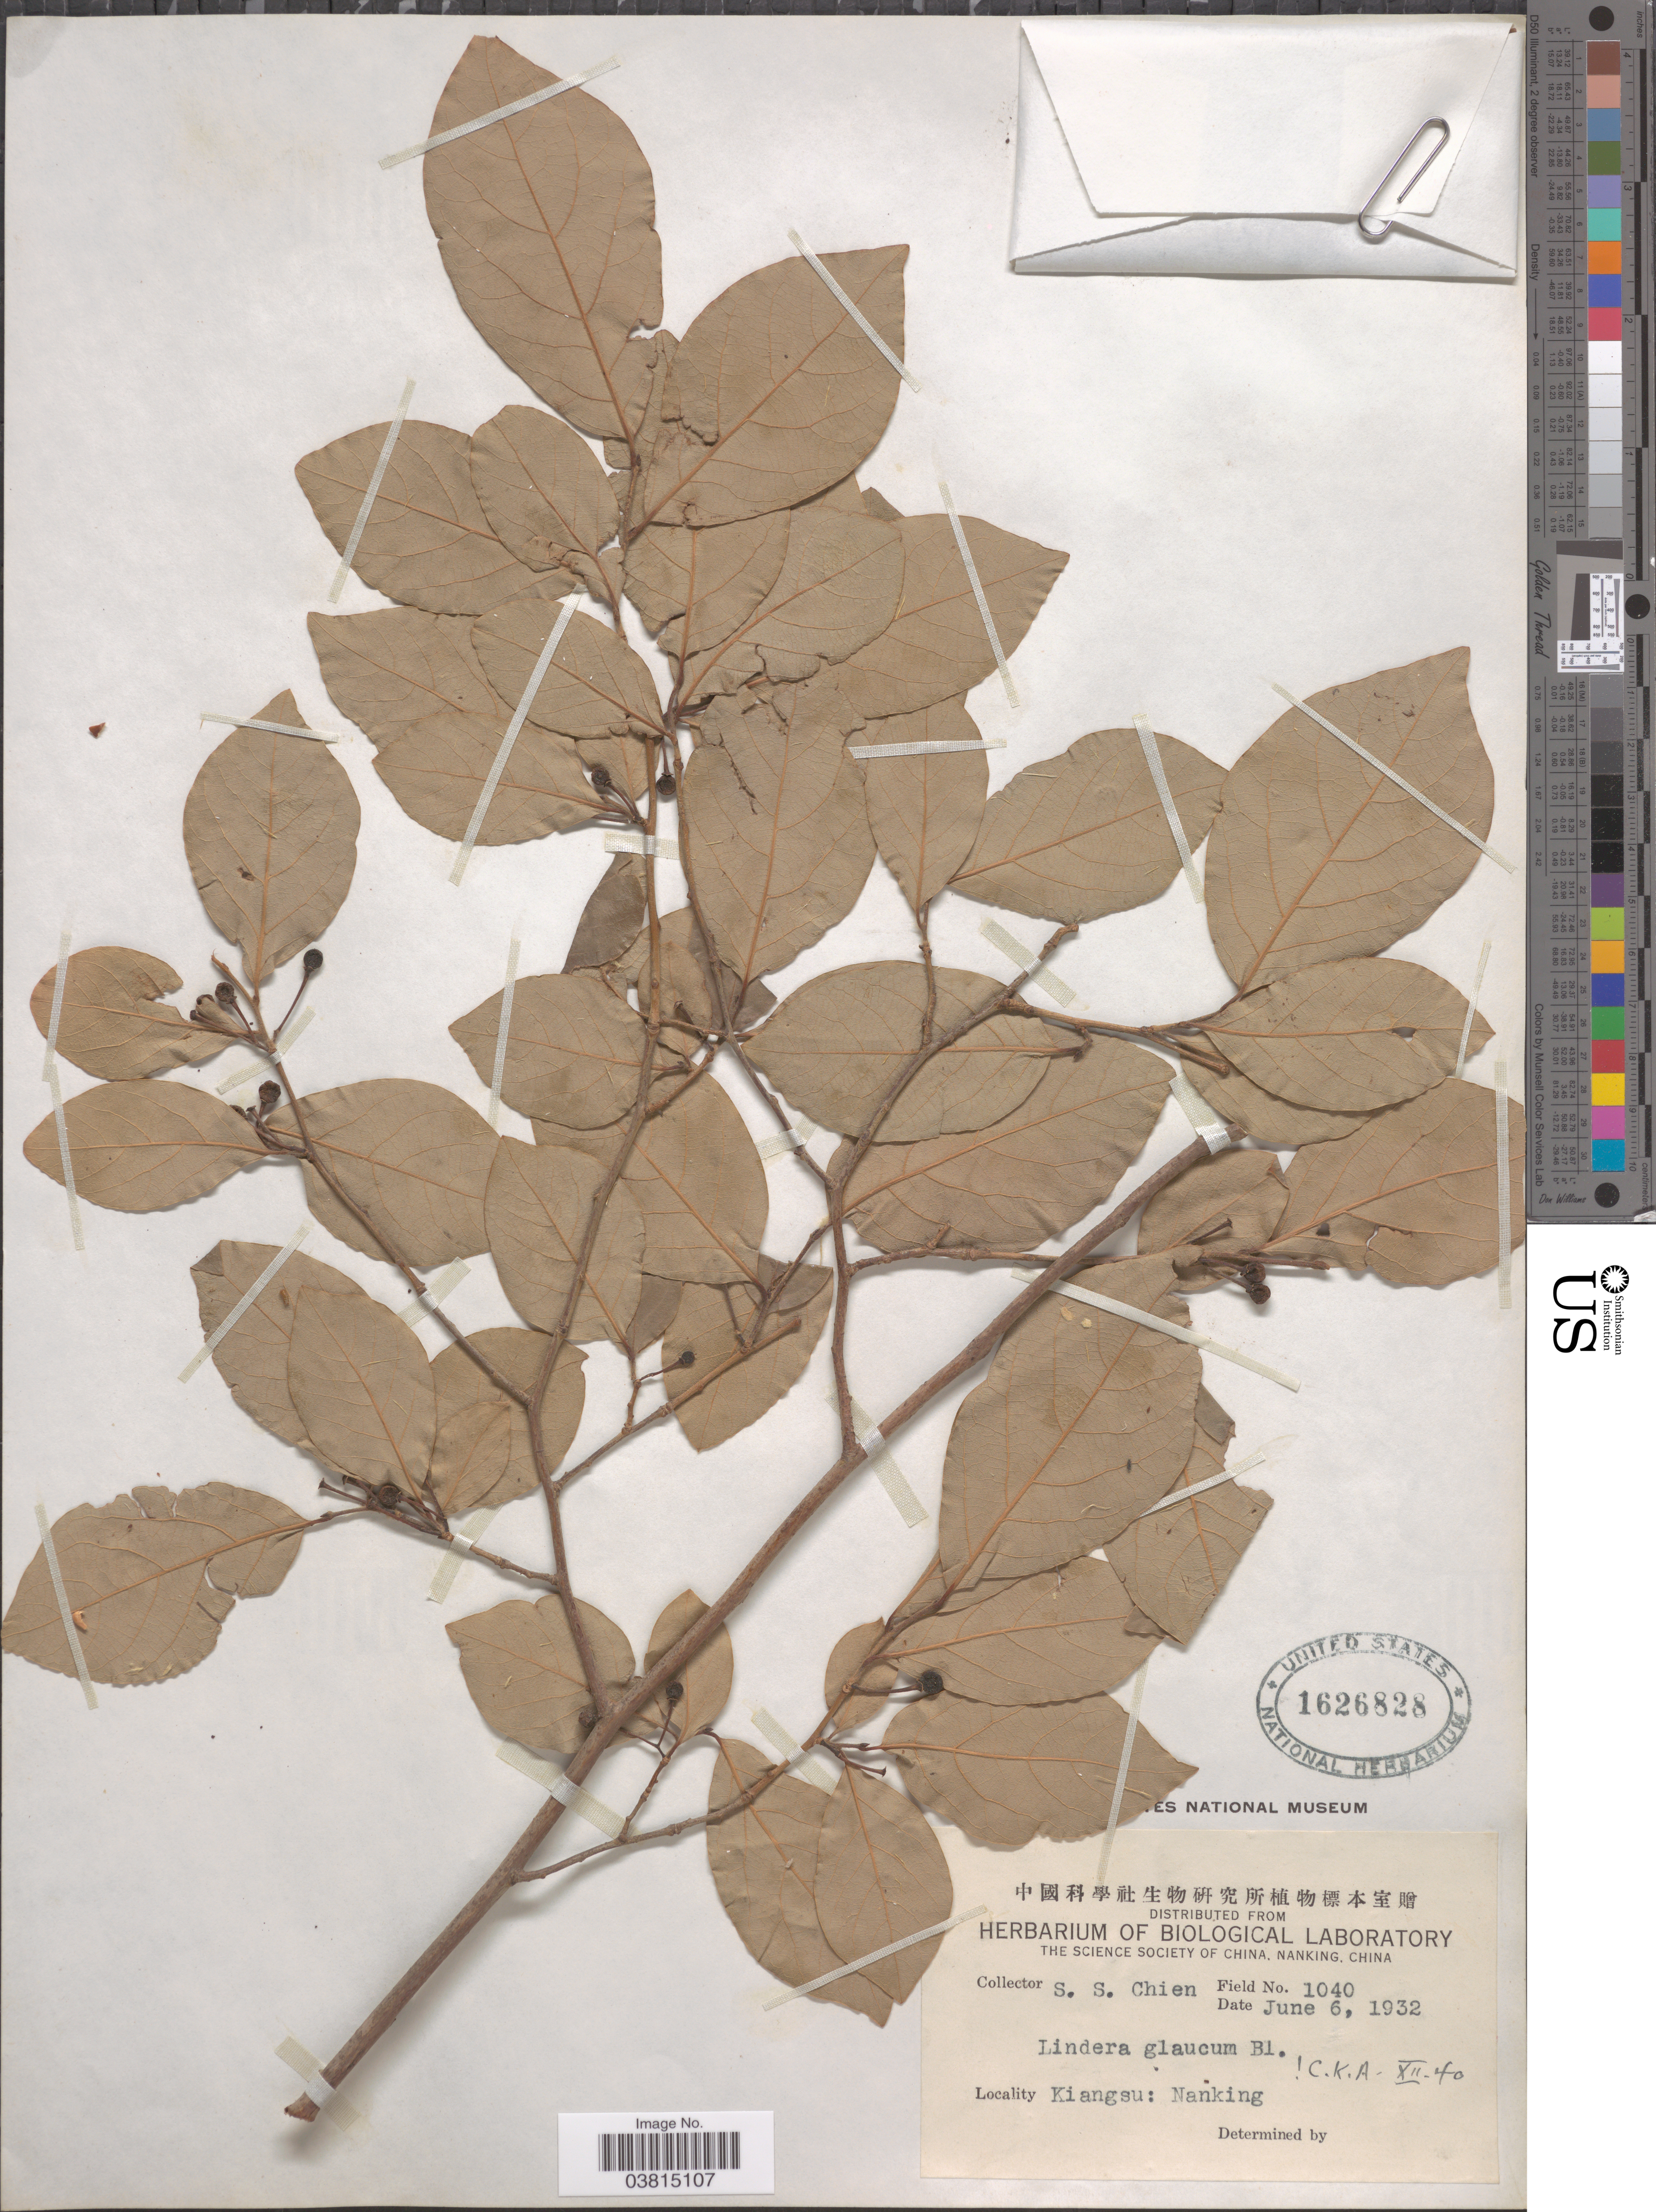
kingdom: Plantae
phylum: Tracheophyta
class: Magnoliopsida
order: Laurales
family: Lauraceae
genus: Lindera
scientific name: Lindera glauca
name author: (Siebold & Zucc.) Blume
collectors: S. Chien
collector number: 1040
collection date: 1932-06-06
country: China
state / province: Jiangsu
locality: Kiangsu: Nanking.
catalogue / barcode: US 1626828